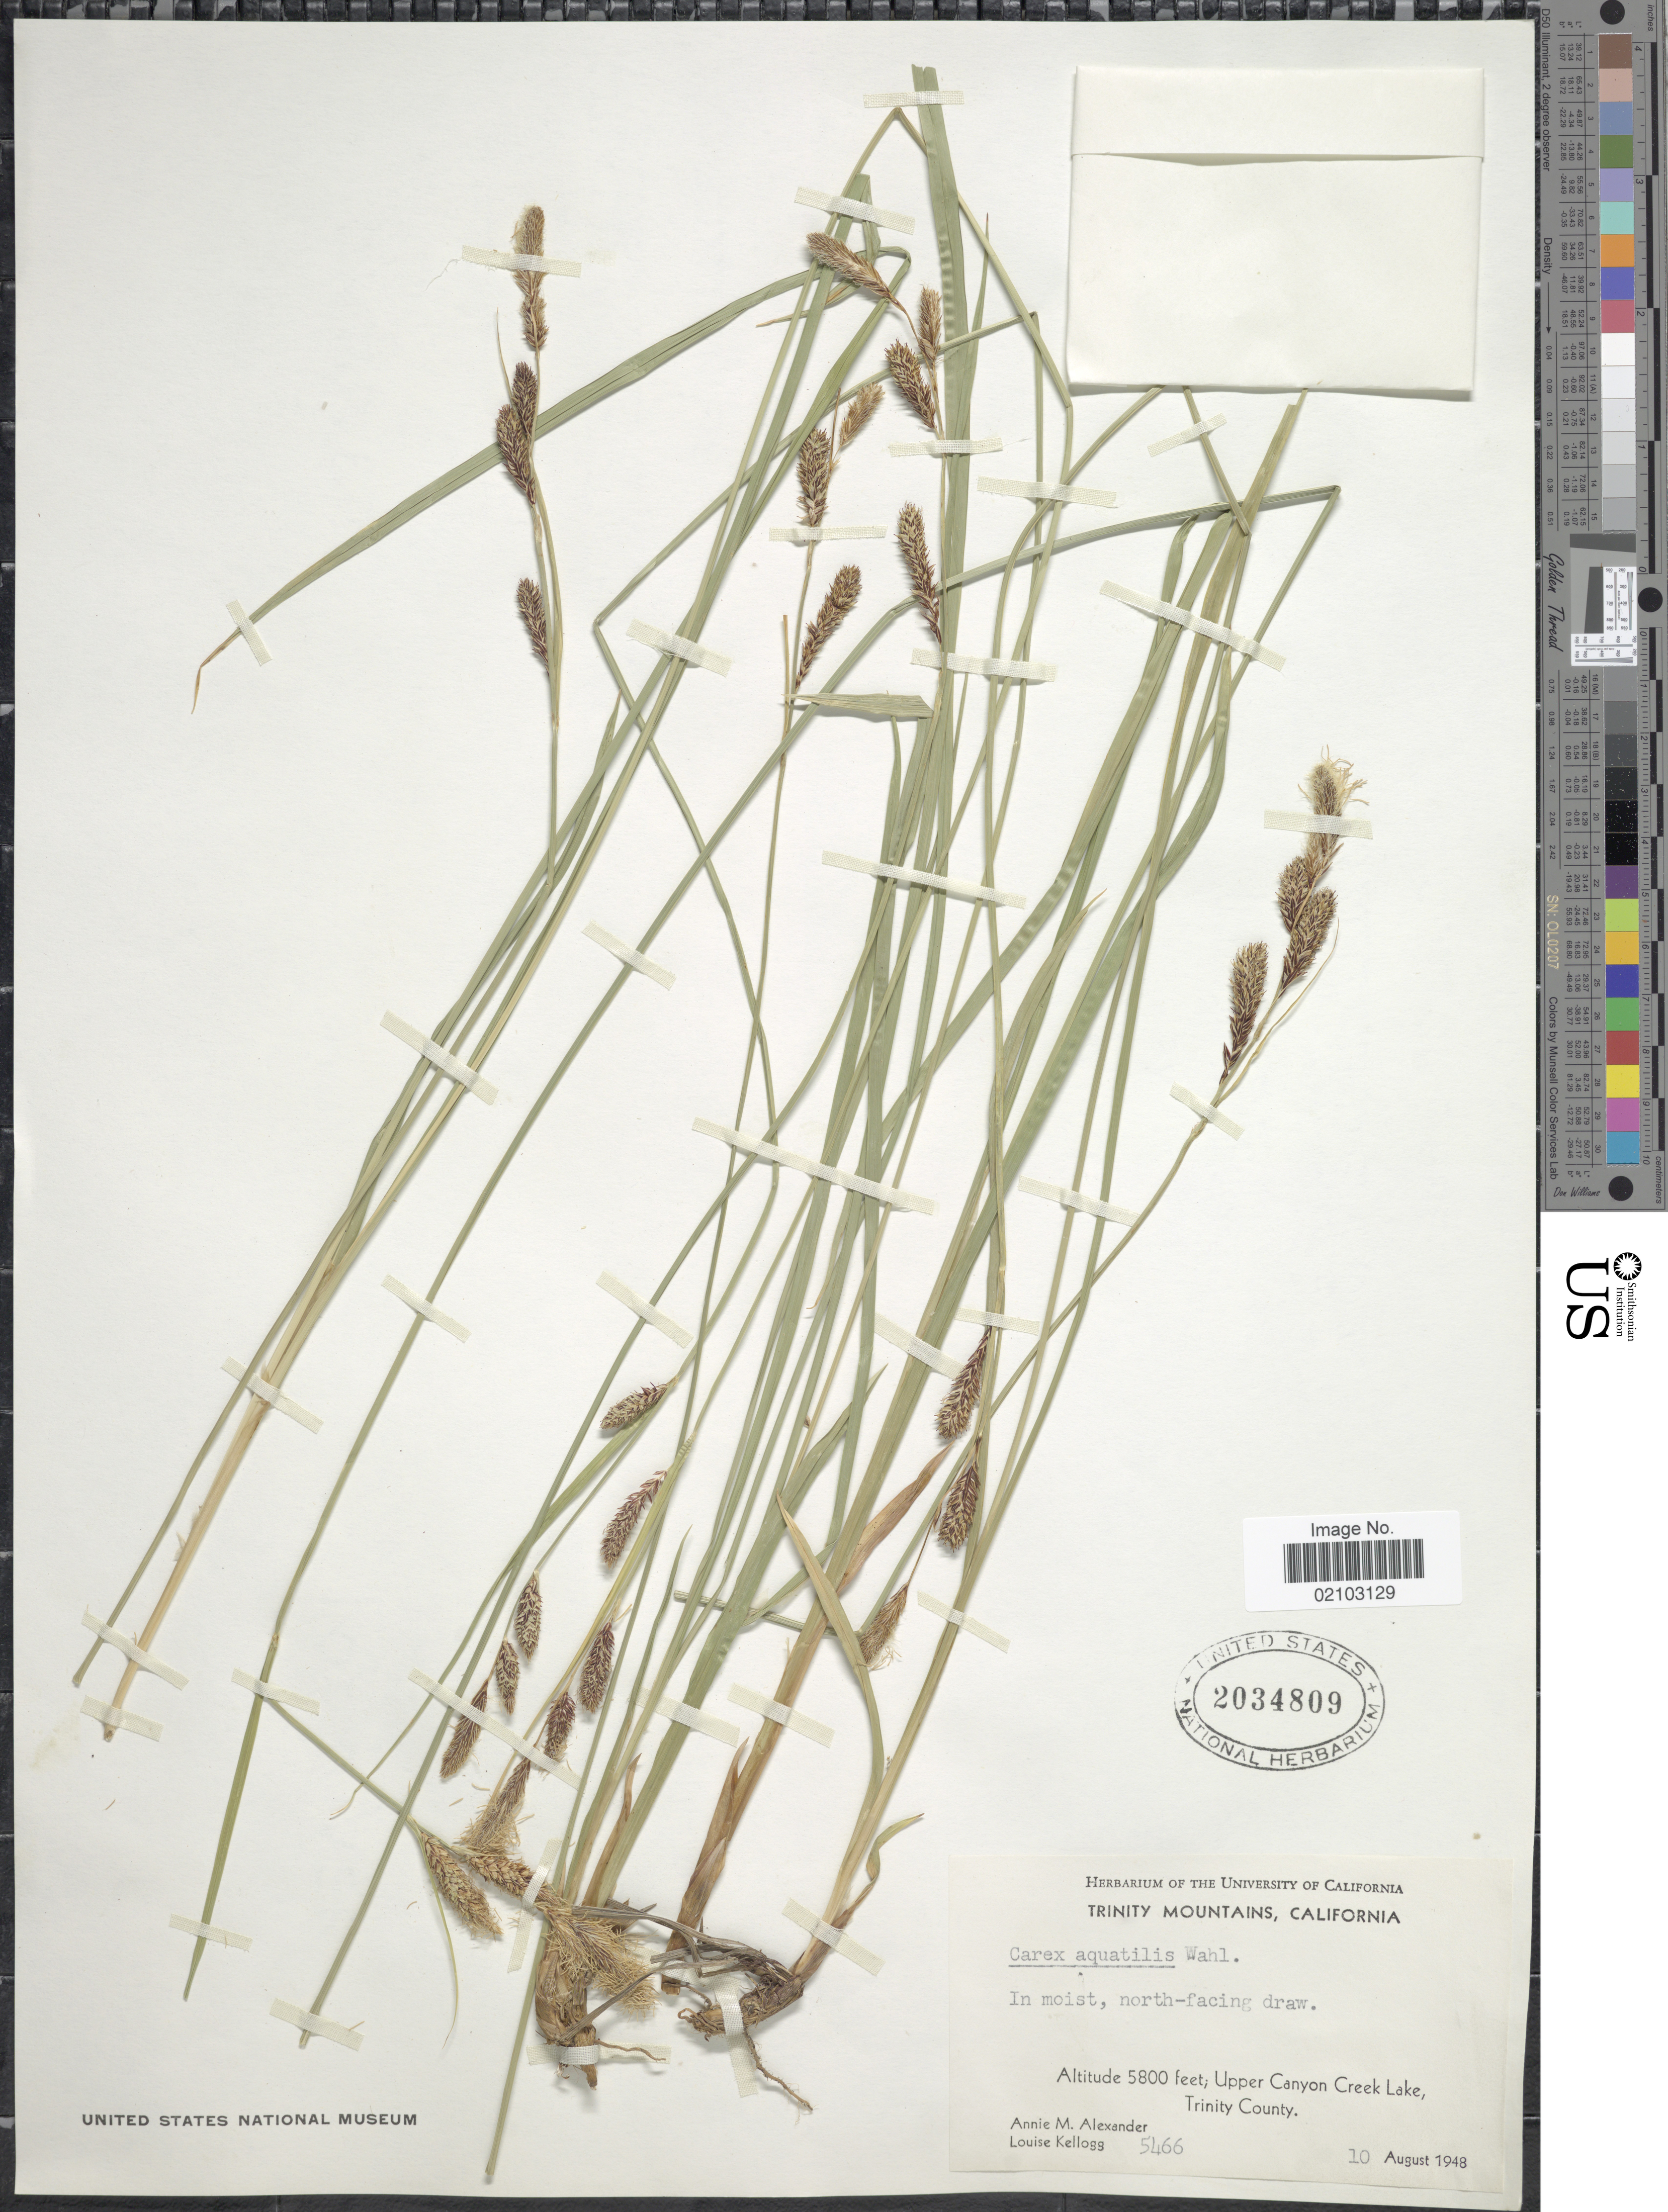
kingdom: Plantae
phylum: Tracheophyta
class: Liliopsida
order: Poales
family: Cyperaceae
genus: Carex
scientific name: Carex aquatilis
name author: Wahlenb.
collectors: A. M. Alexander & L. Kellogg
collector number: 5466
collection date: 1948-08-10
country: United States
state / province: California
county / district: Trinity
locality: Trinity Mountains, Upper Canyon Creek Lake, Trinity County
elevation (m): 1768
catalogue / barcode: US 2034809